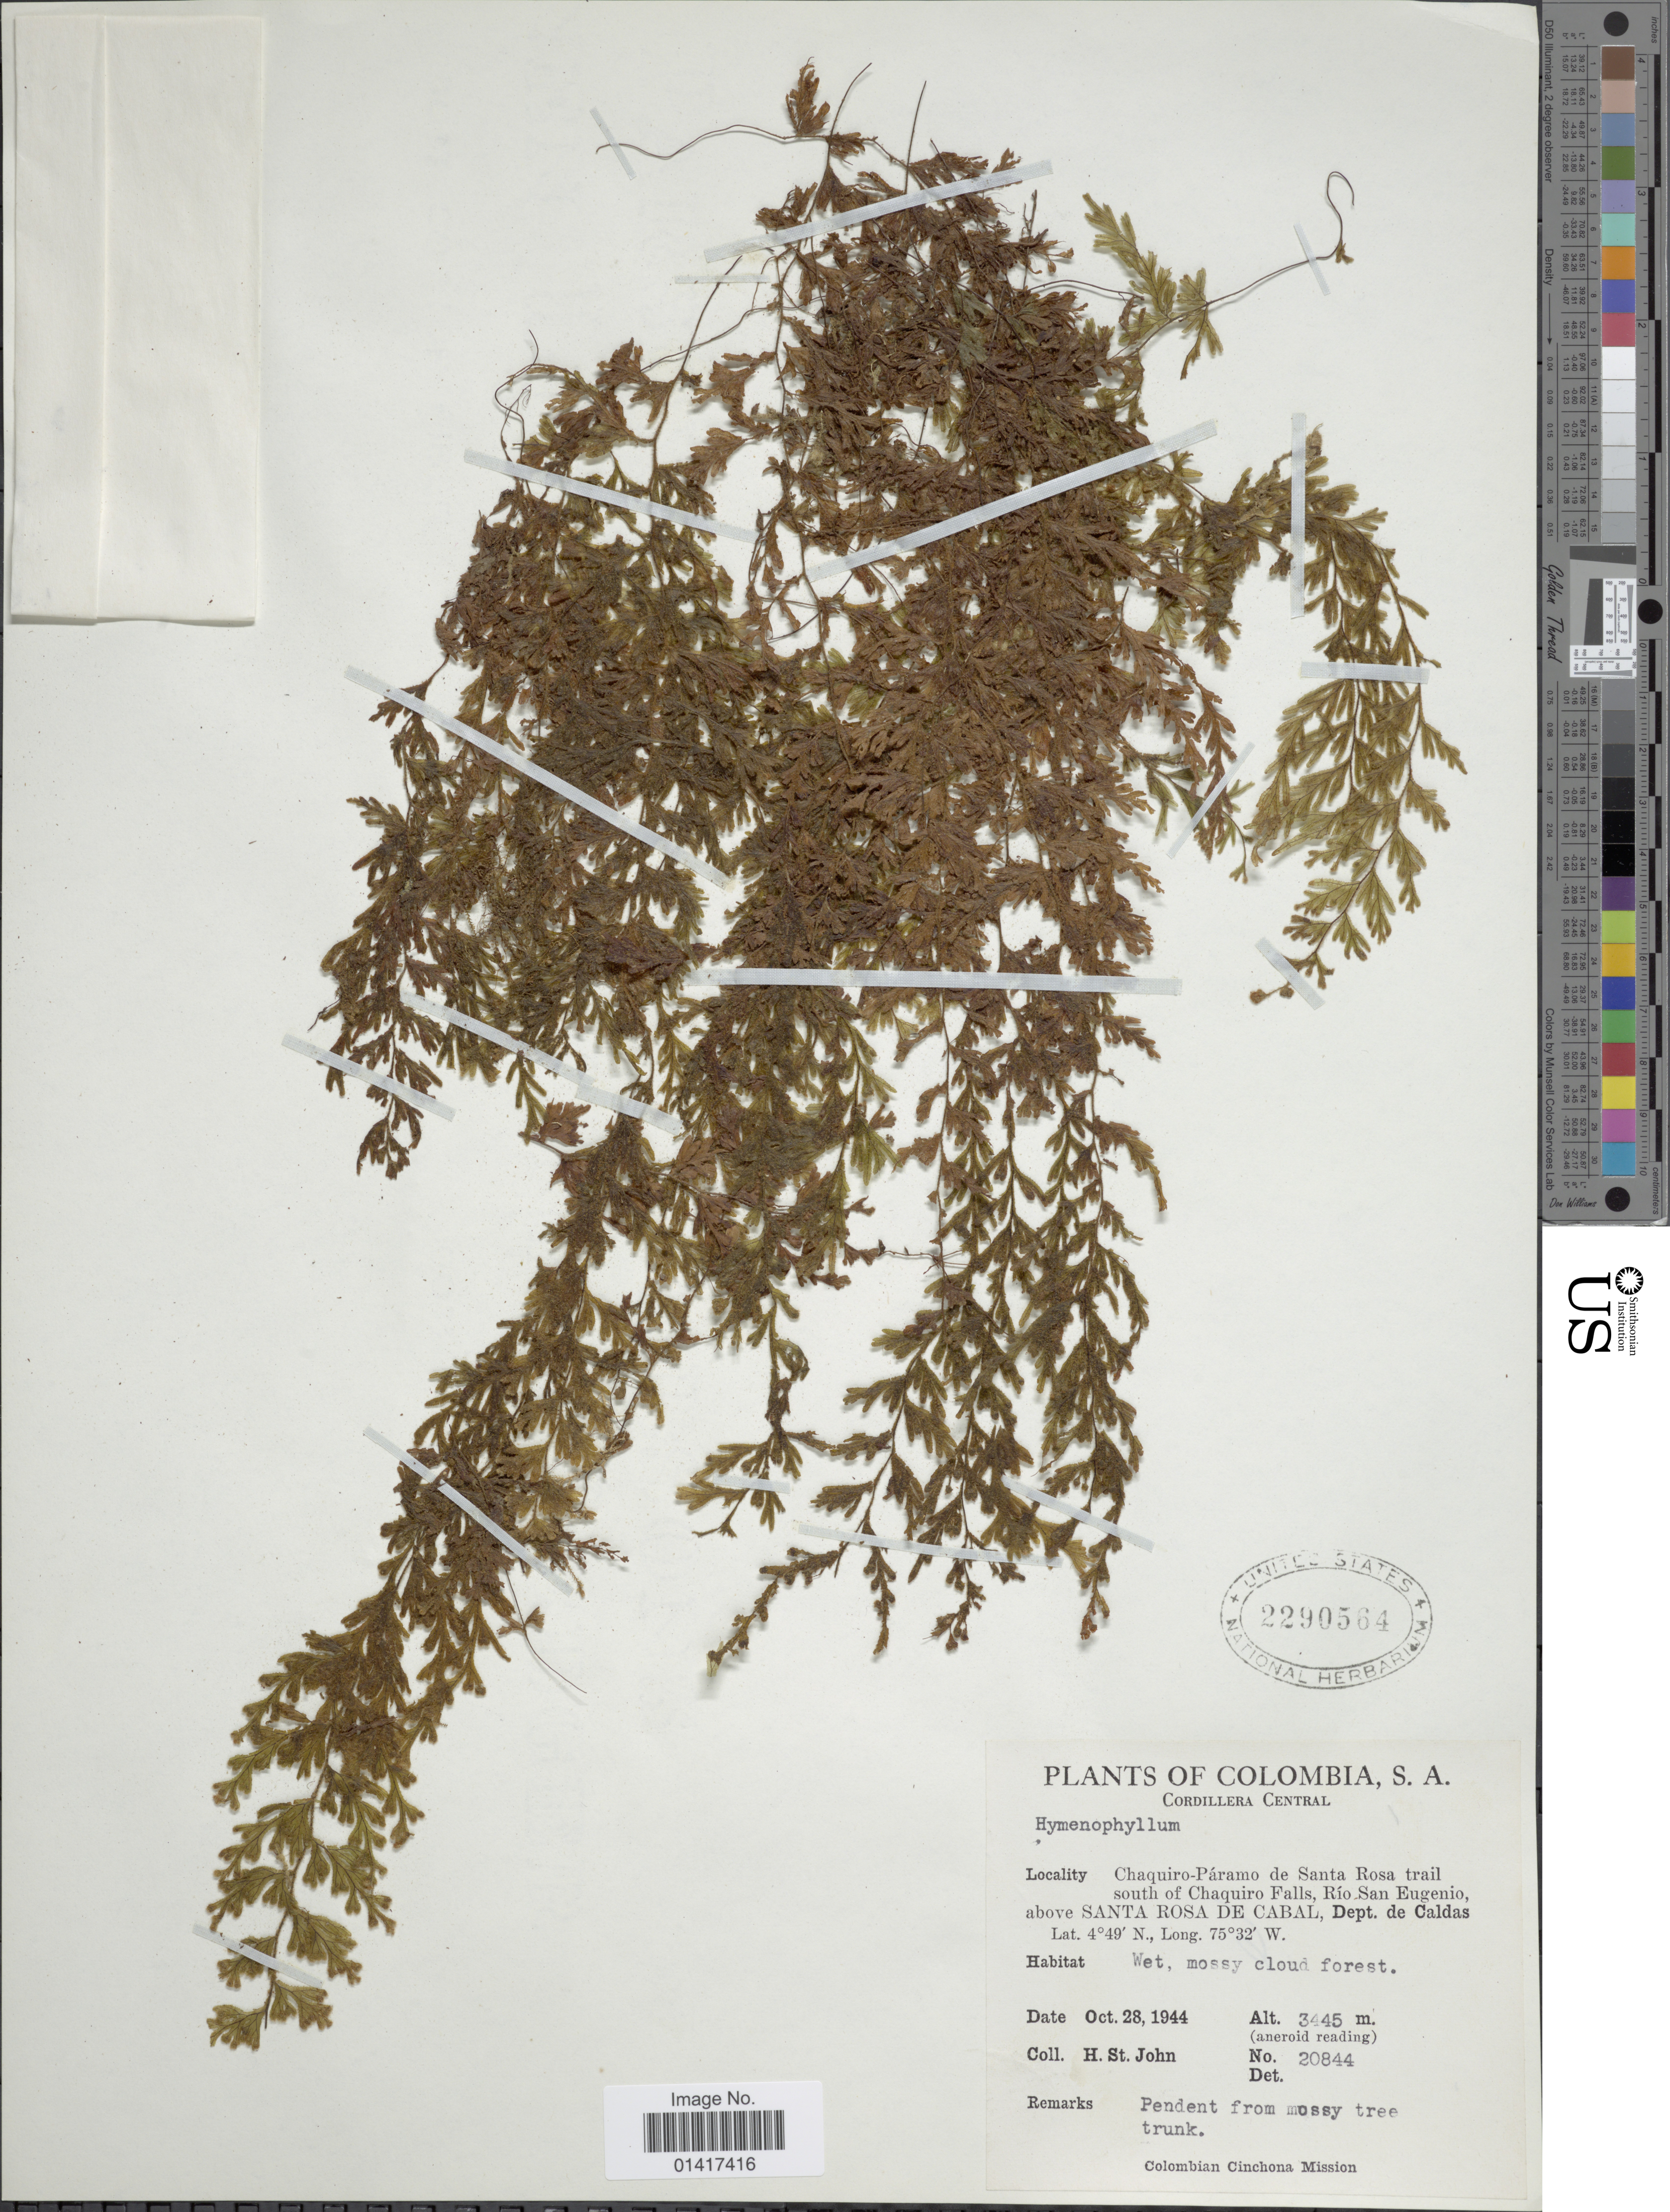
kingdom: Plantae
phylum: Tracheophyta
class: Polypodiopsida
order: Hymenophyllales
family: Hymenophyllaceae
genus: Hymenophyllum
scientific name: Hymenophyllum sp.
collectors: H. St. John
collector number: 20844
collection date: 1944-10-28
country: Colombia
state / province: Caldas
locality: Cordillera Central, Chaquiro-Paramo de Santa Rosa trail south of Chaquiro Falls, Rio San Eugenio, above Santa Rosa de Cabal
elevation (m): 3445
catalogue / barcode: US 2290564